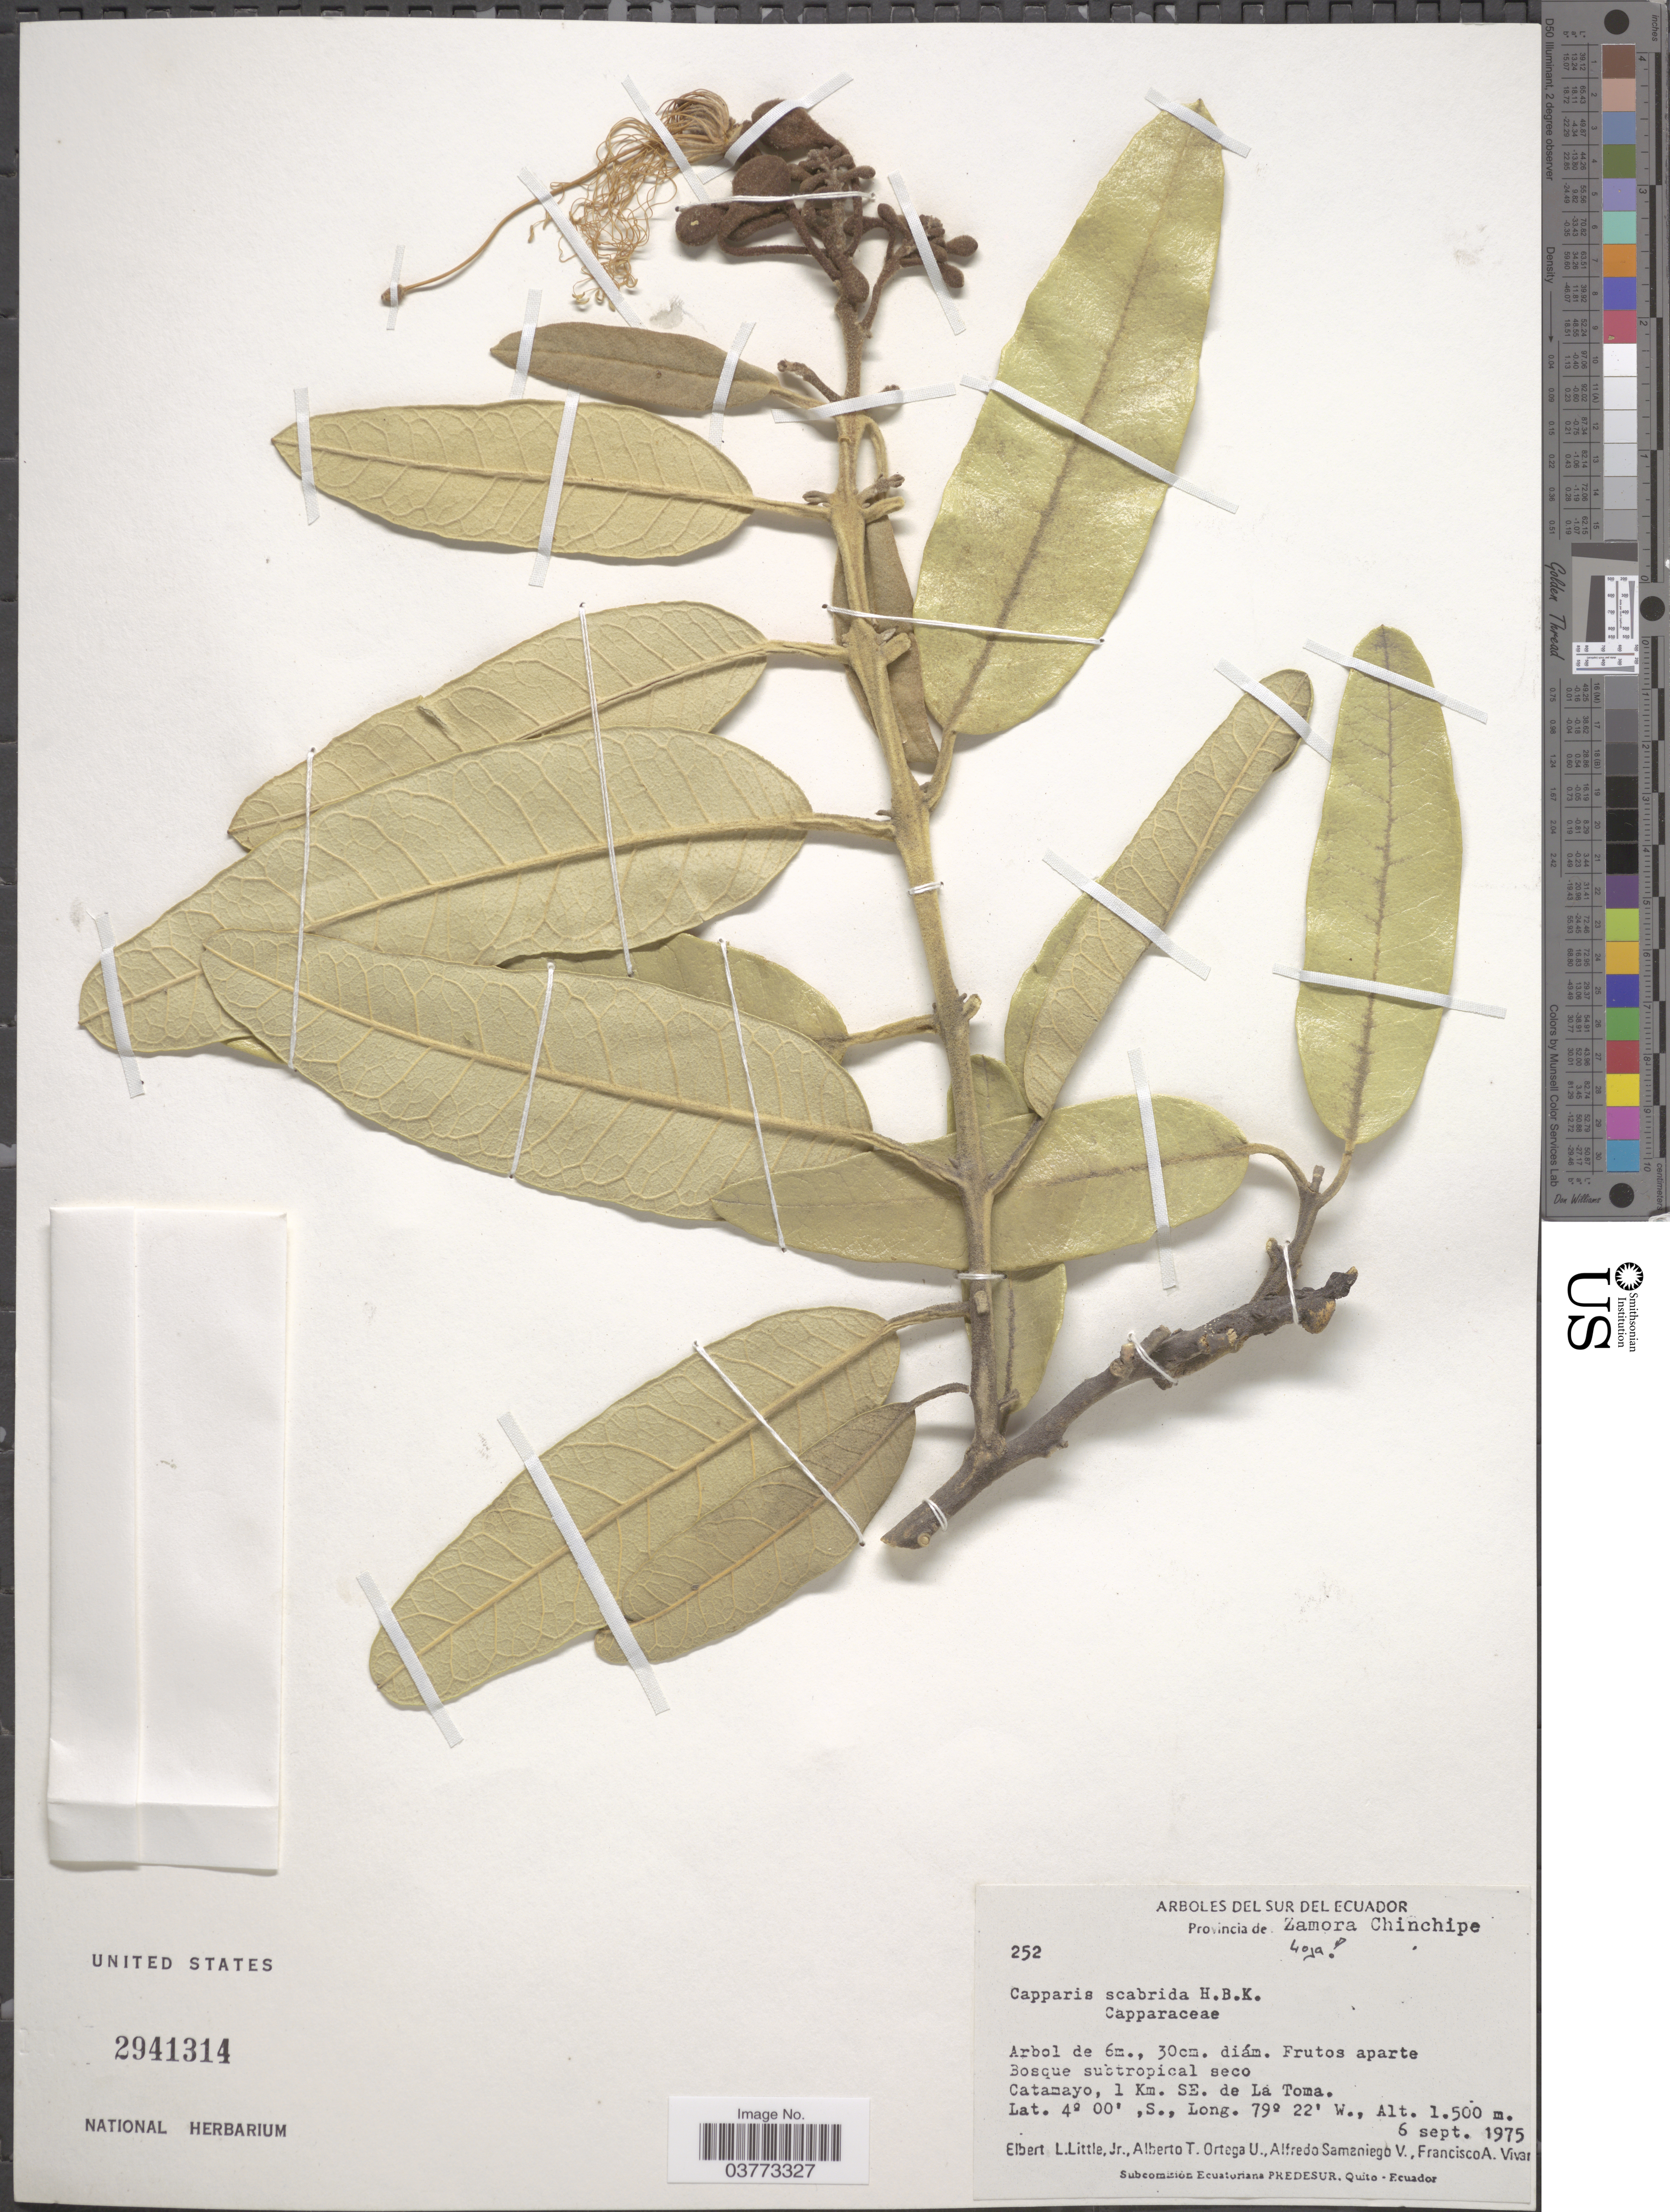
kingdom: Plantae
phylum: Tracheophyta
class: Magnoliopsida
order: Brassicales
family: Capparaceae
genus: Colicodendron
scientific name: Colicodendron angulatum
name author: (Ruiz & Pav. ex DC.) Hutch.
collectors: E. L. Little, A. T. Ortega U., A. V. Samaniego & F. A. Vivar C.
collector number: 252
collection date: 1975-09-06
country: Ecuador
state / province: Zamora-Chinchipe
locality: Bosque subtropical seco Catamayo, 1 Km. SE. de La Toma.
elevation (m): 1500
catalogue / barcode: US 2941314